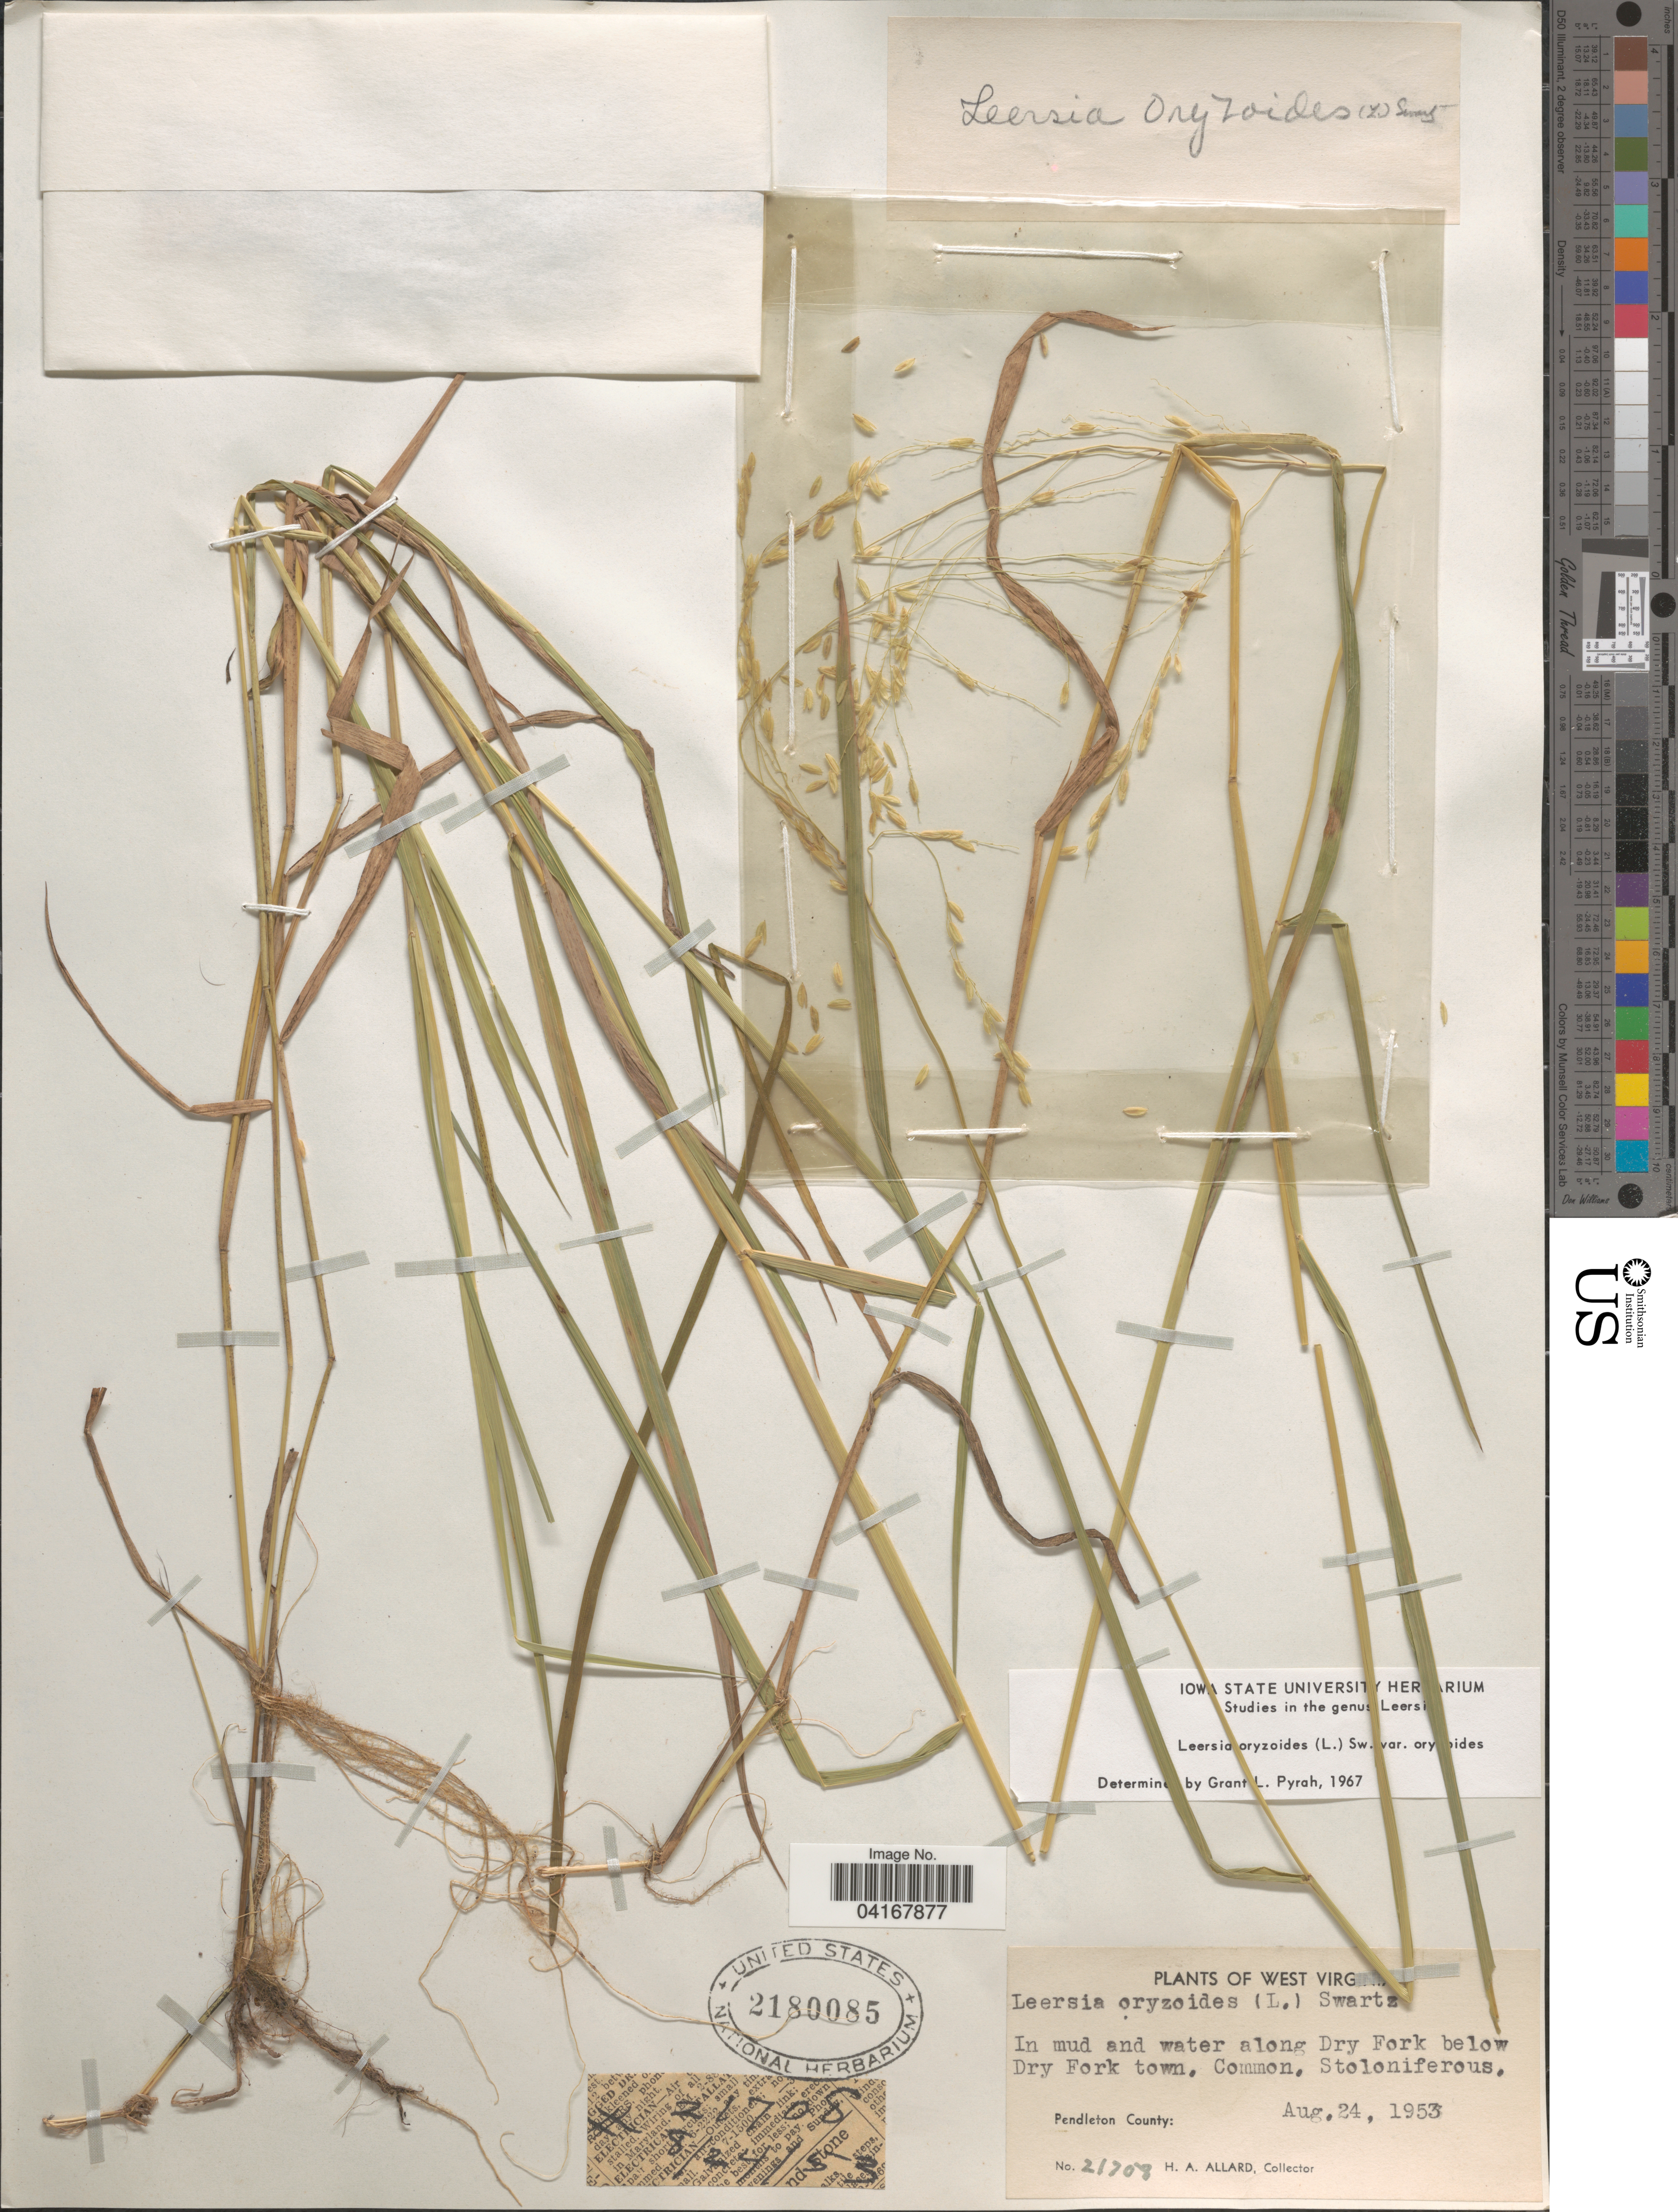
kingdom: Plantae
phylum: Tracheophyta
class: Liliopsida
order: Poales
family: Poaceae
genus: Leersia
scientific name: Leersia oryzoides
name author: (L.) Sw.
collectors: H. A. Allard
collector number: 21758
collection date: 1953-08-24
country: United States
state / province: West Virginia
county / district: Pendleton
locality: Along Dry Fork below Dry Fork town. Pendleton County.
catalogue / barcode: US 2180085